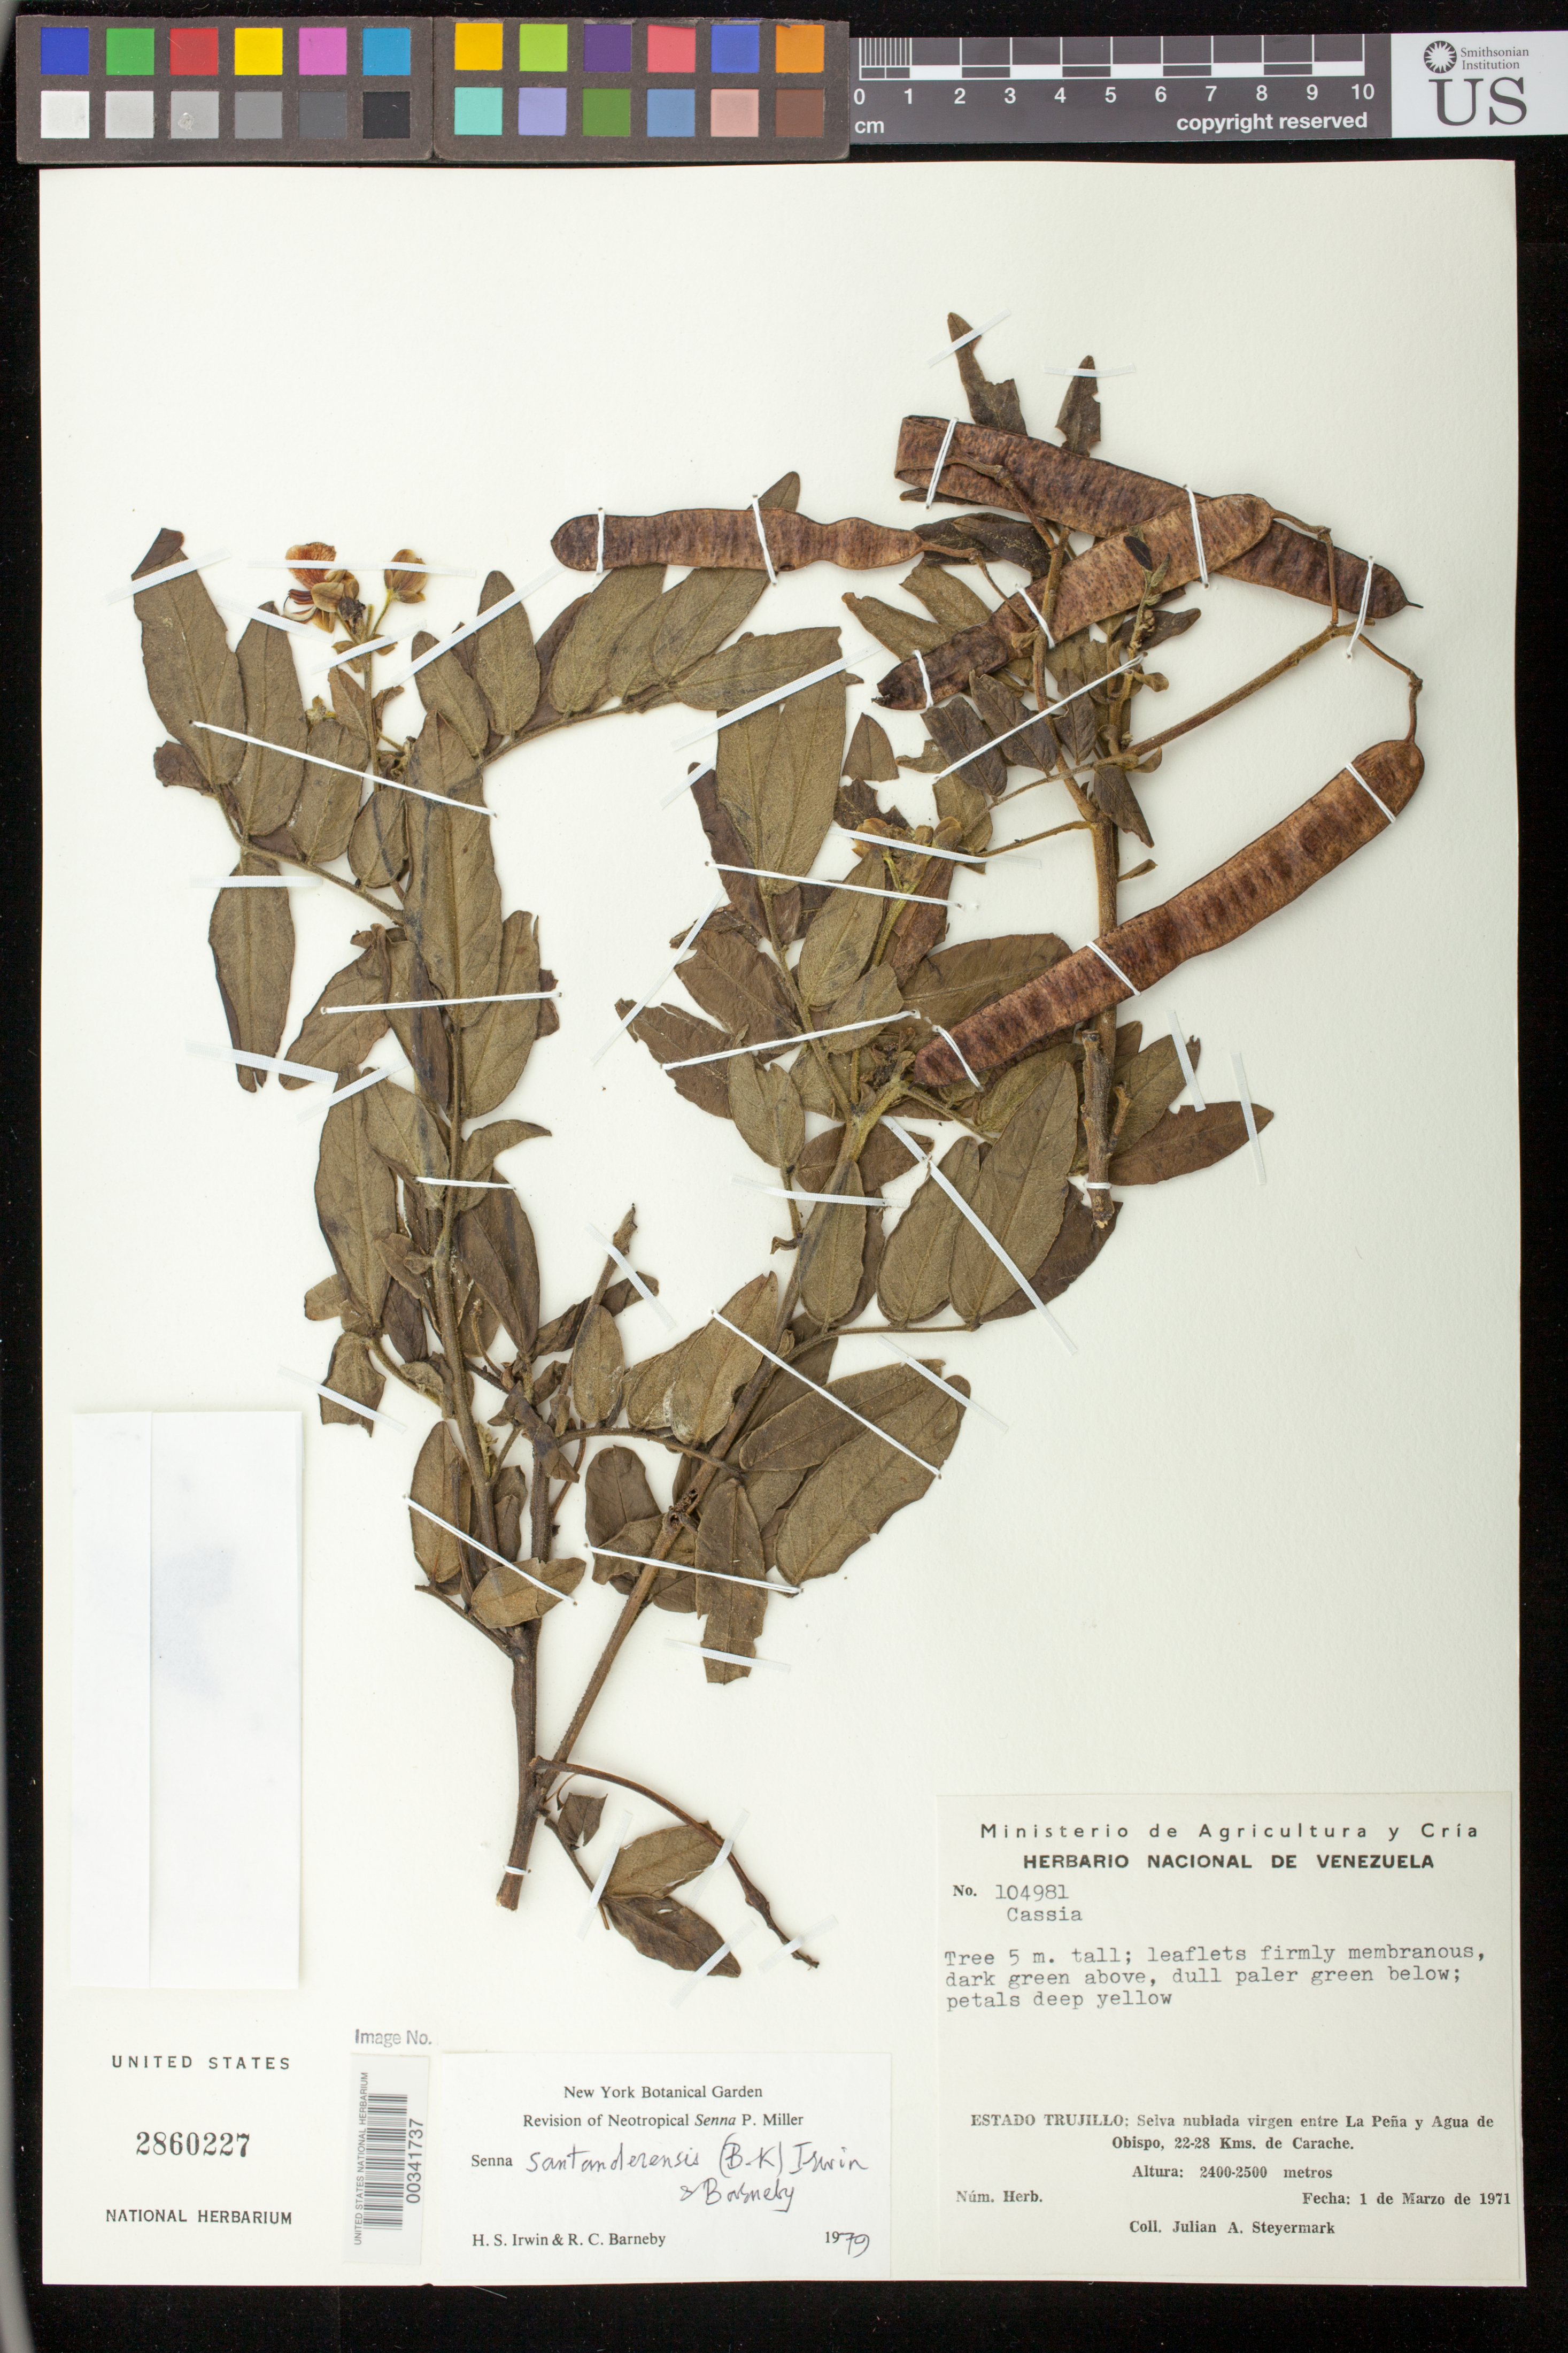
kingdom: Plantae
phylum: Tracheophyta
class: Magnoliopsida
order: Fabales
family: Fabaceae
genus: Senna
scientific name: Senna santanderensis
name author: (Britton & Killip) H.S. Irwin & Barneby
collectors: J. Steyermark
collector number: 104981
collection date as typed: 01 Mar 1971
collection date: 1971-03-01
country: Venezuela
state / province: Trujillo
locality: Between La Pena y Agua de Obispo, 22-28 km de Carache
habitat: Selva nublada virgen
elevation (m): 2400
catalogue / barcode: US 2860227